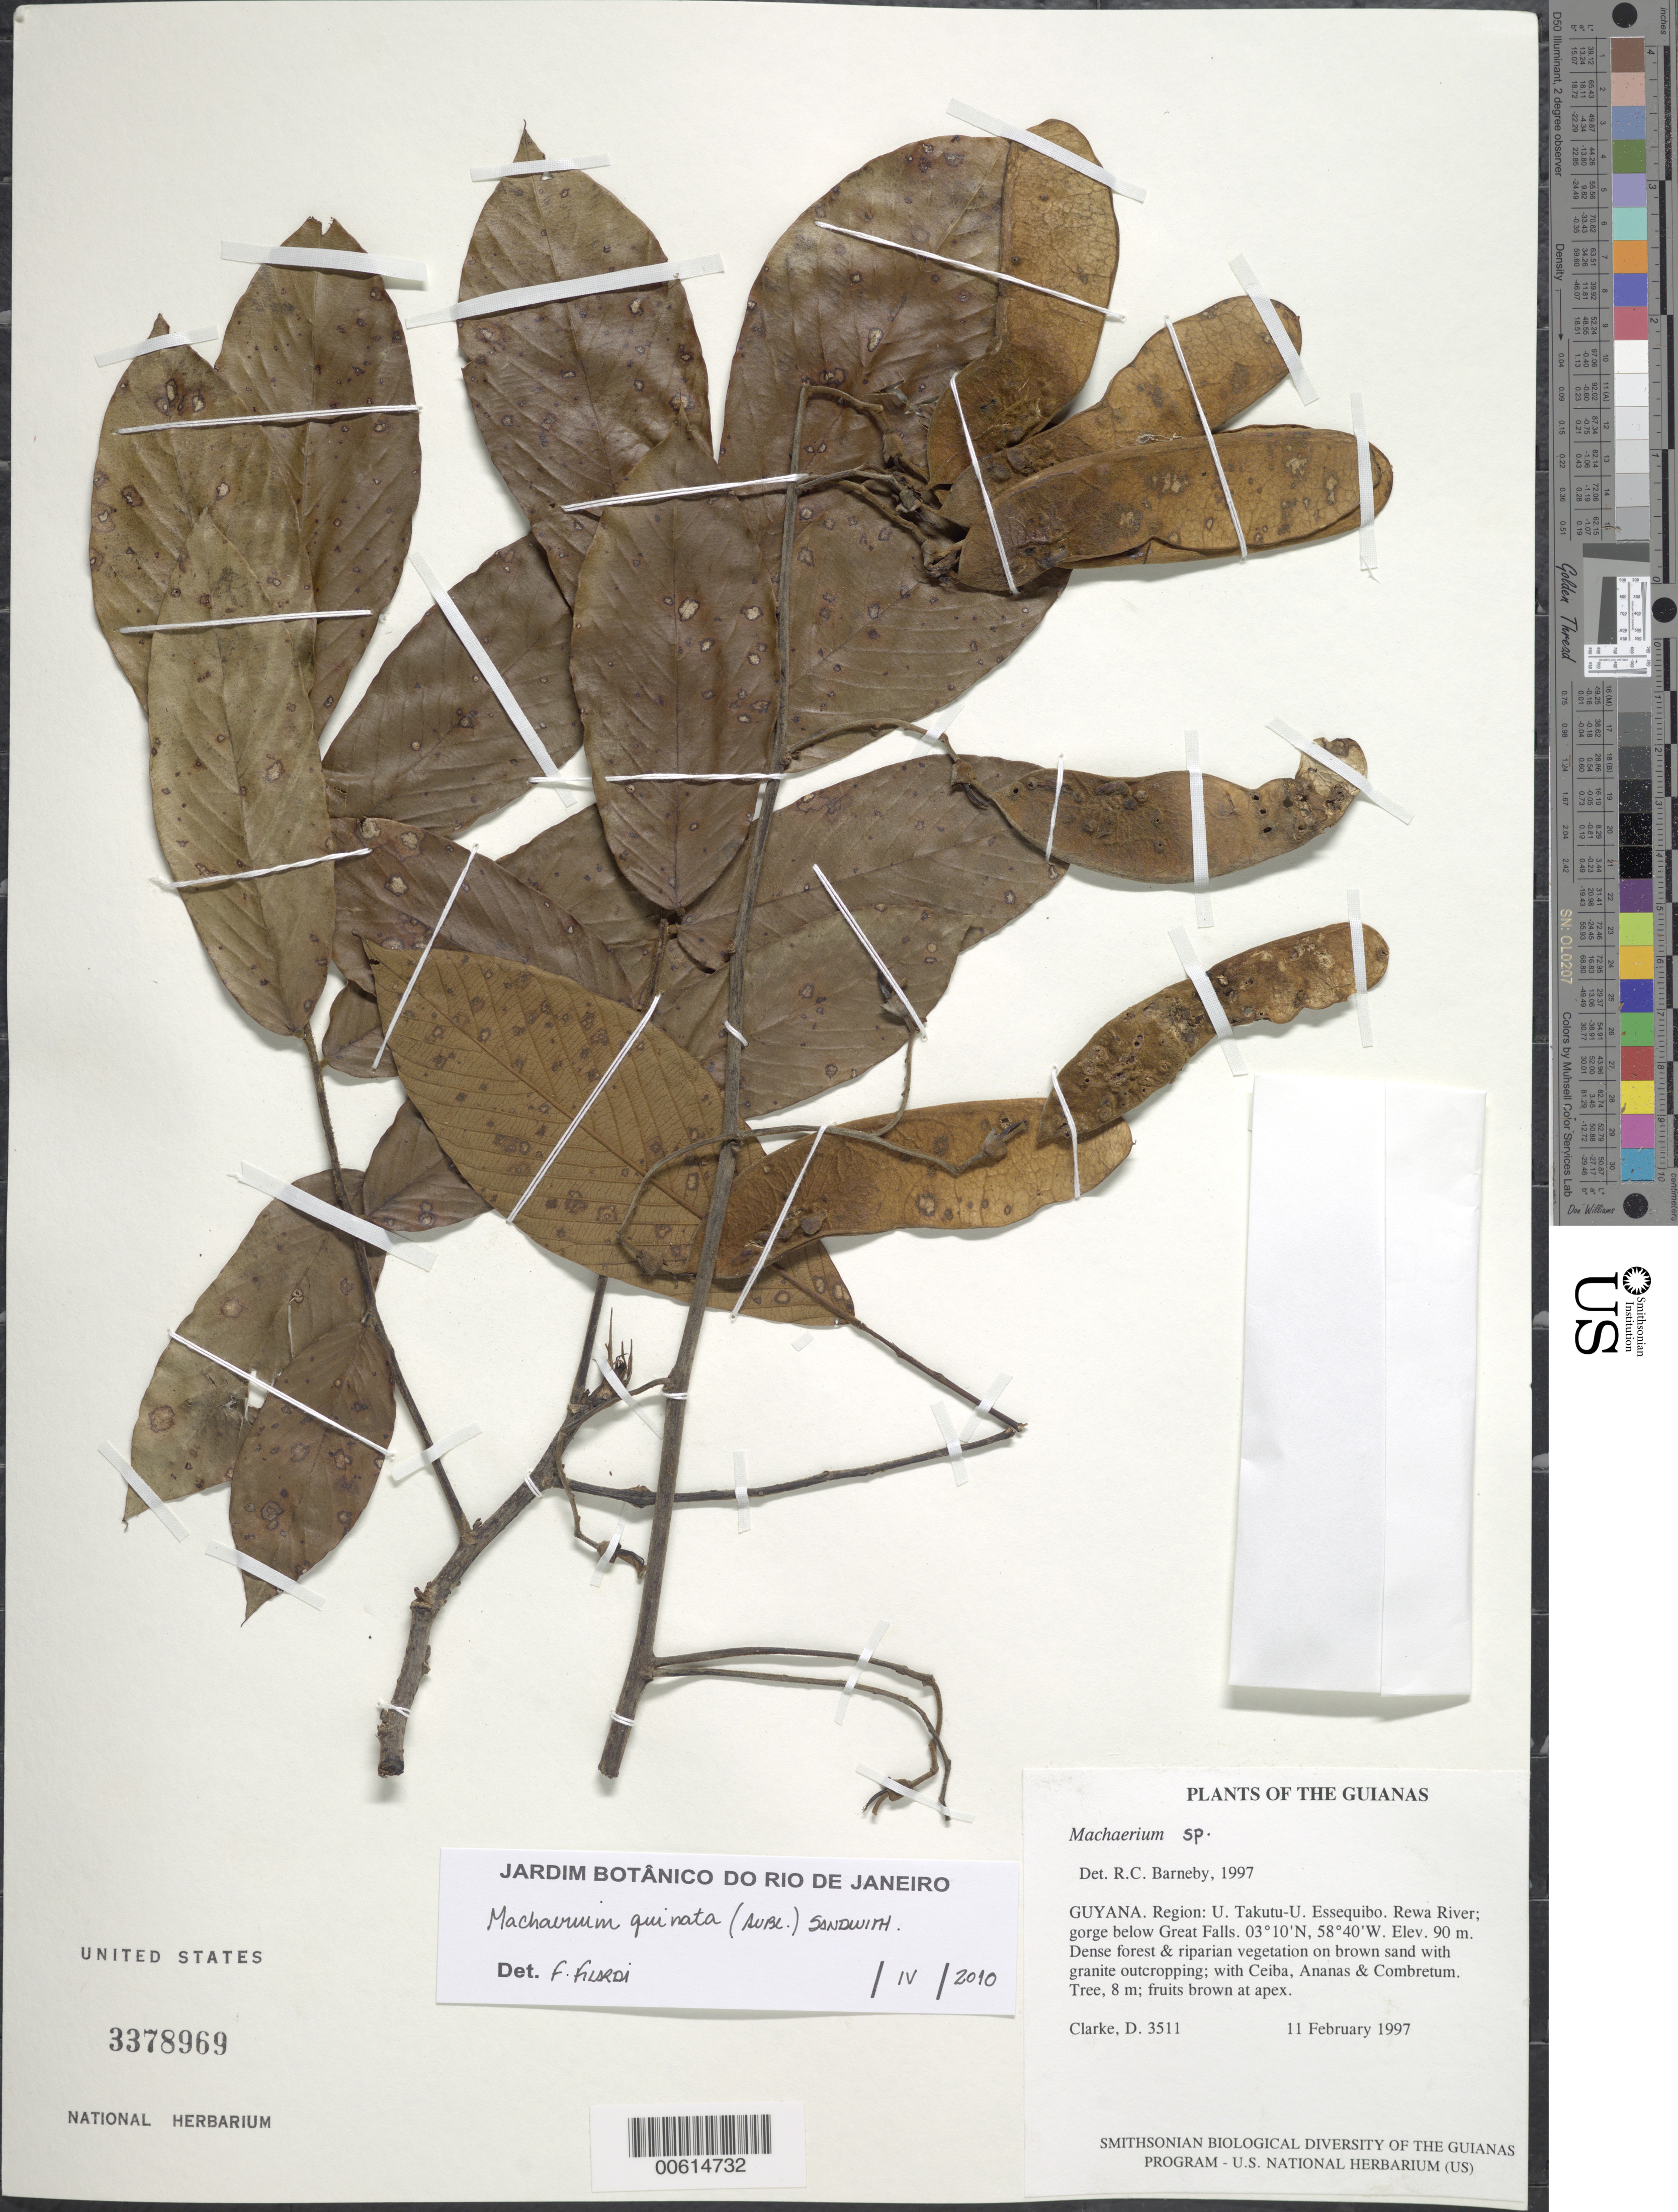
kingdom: Plantae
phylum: Tracheophyta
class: Magnoliopsida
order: Fabales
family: Fabaceae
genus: Machaerium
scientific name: Machaerium quinatum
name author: (Aubl.) Sandwith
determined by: Ranzato Filardi, F. L., (JBRJ)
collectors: H. D. Clarke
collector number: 3511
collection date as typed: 11 February 1997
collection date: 1997-02-11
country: Guyana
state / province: U. Takutu-U. Essequibo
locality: Rewa River; gorge below Great Falls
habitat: Dense forest & riparian vegetation on brown sand with granite outcropping; with Ceiba, Ananas & Combretum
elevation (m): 90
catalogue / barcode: US 3378969